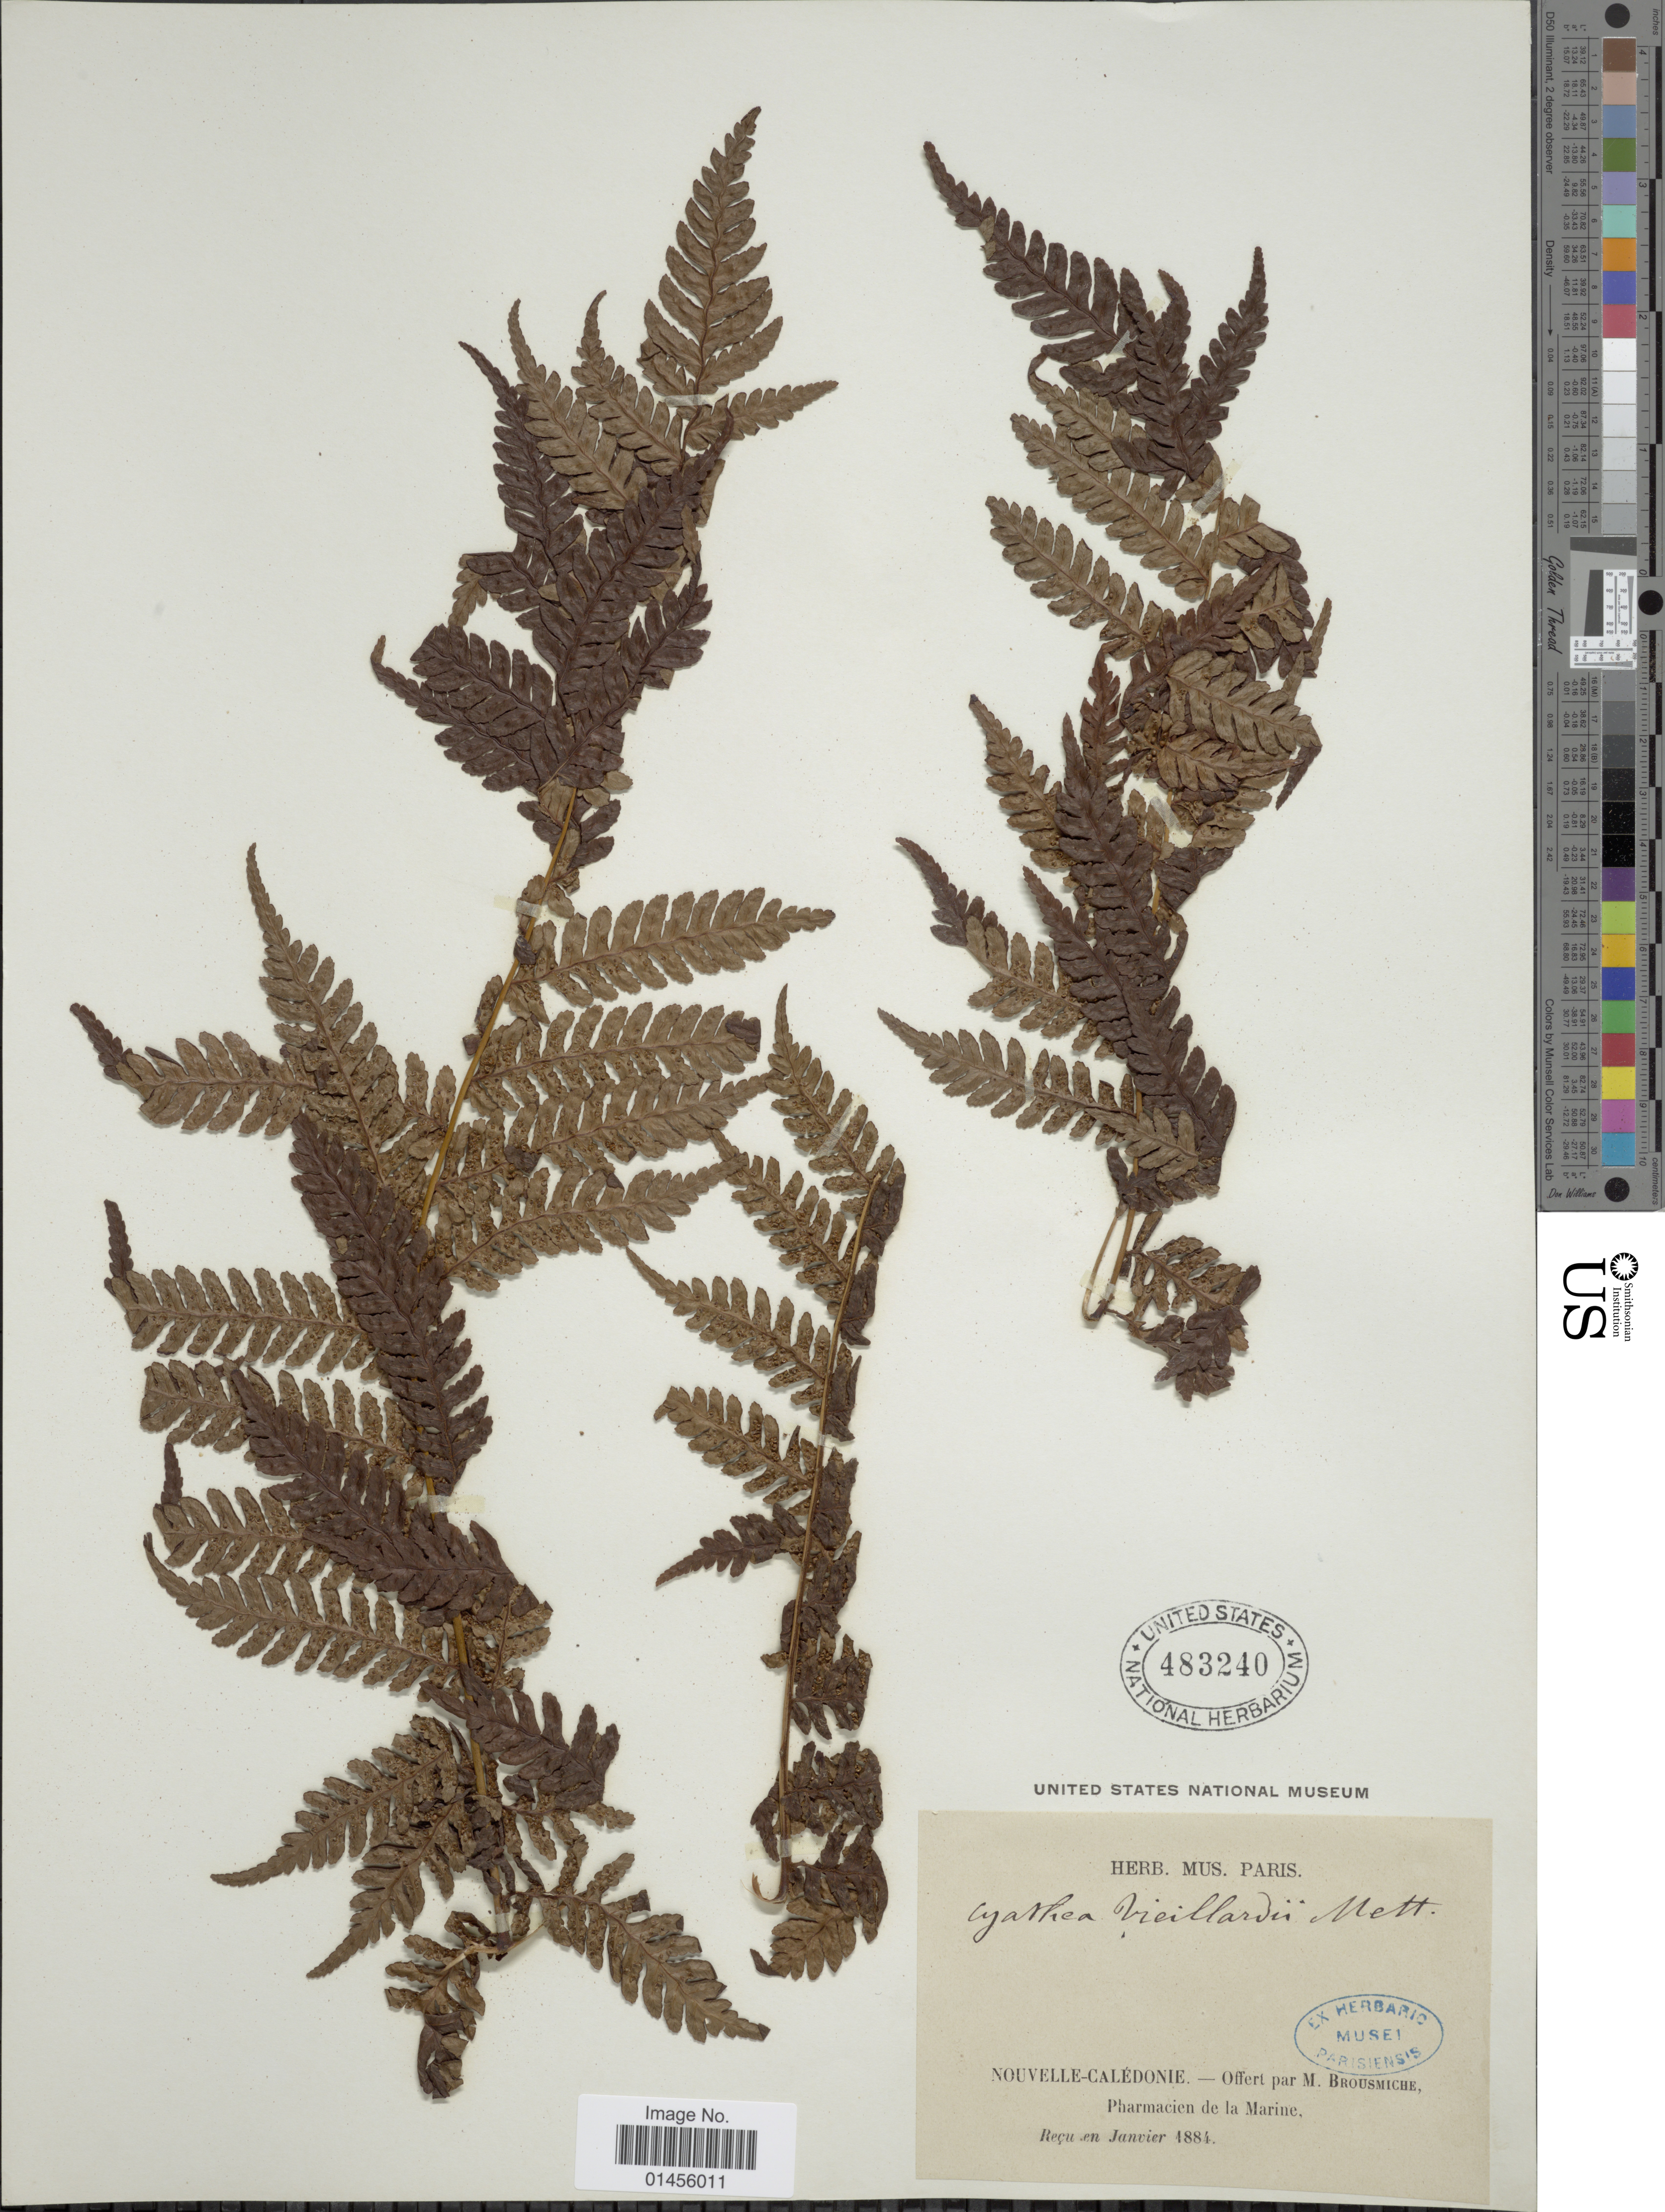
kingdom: Plantae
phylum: Tracheophyta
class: Polypodiopsida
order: Cyatheales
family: Cyatheaceae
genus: Alsophila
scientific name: Alsophila vieilliardii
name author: (Mett.) R.M. Tryon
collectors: ex herb. Mus. Paris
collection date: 1884-01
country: New Caledonia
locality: Pharmacien de le Marine. Offert par M. Brousmiche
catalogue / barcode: US 483240